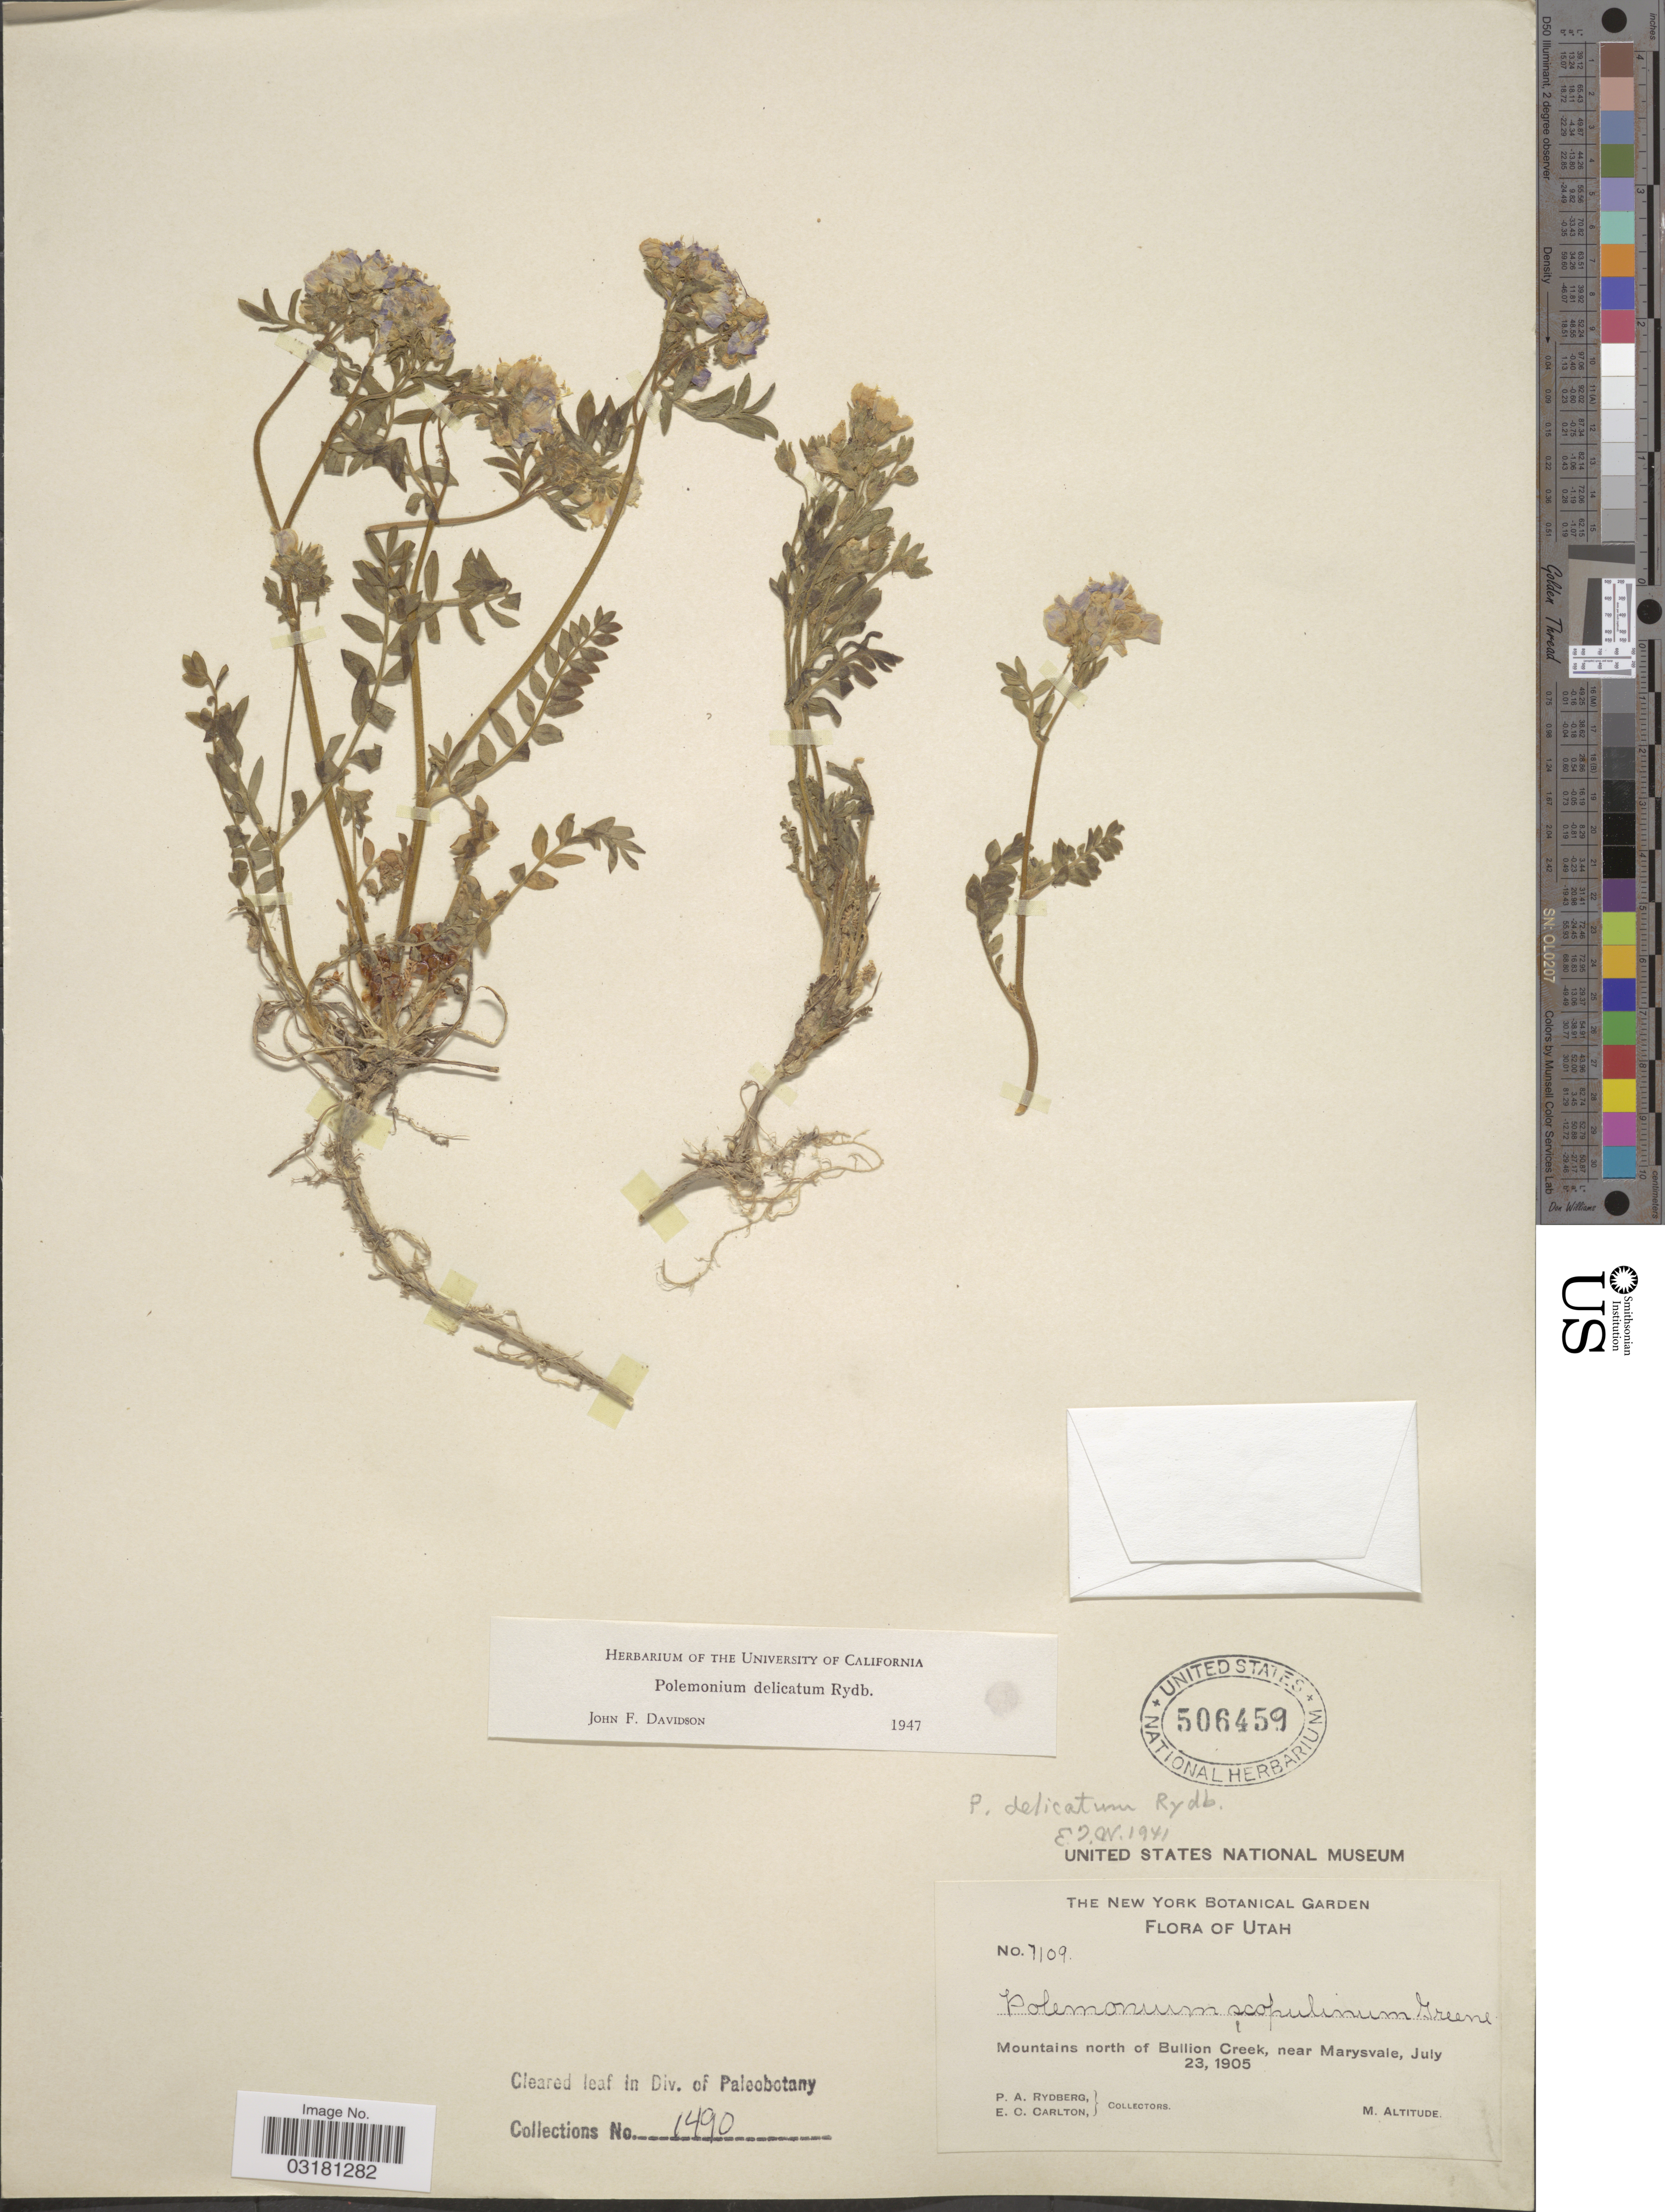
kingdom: Plantae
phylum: Tracheophyta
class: Magnoliopsida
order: Ericales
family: Polemoniaceae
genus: Polemonium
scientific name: Polemonium delicatum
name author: Rydb.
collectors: P. A. Rydberg & E. Carlton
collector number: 7109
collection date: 1905-07-23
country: United States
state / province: Utah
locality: Mountains north of Bullion Creek, near Marysvale.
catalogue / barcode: US 506459